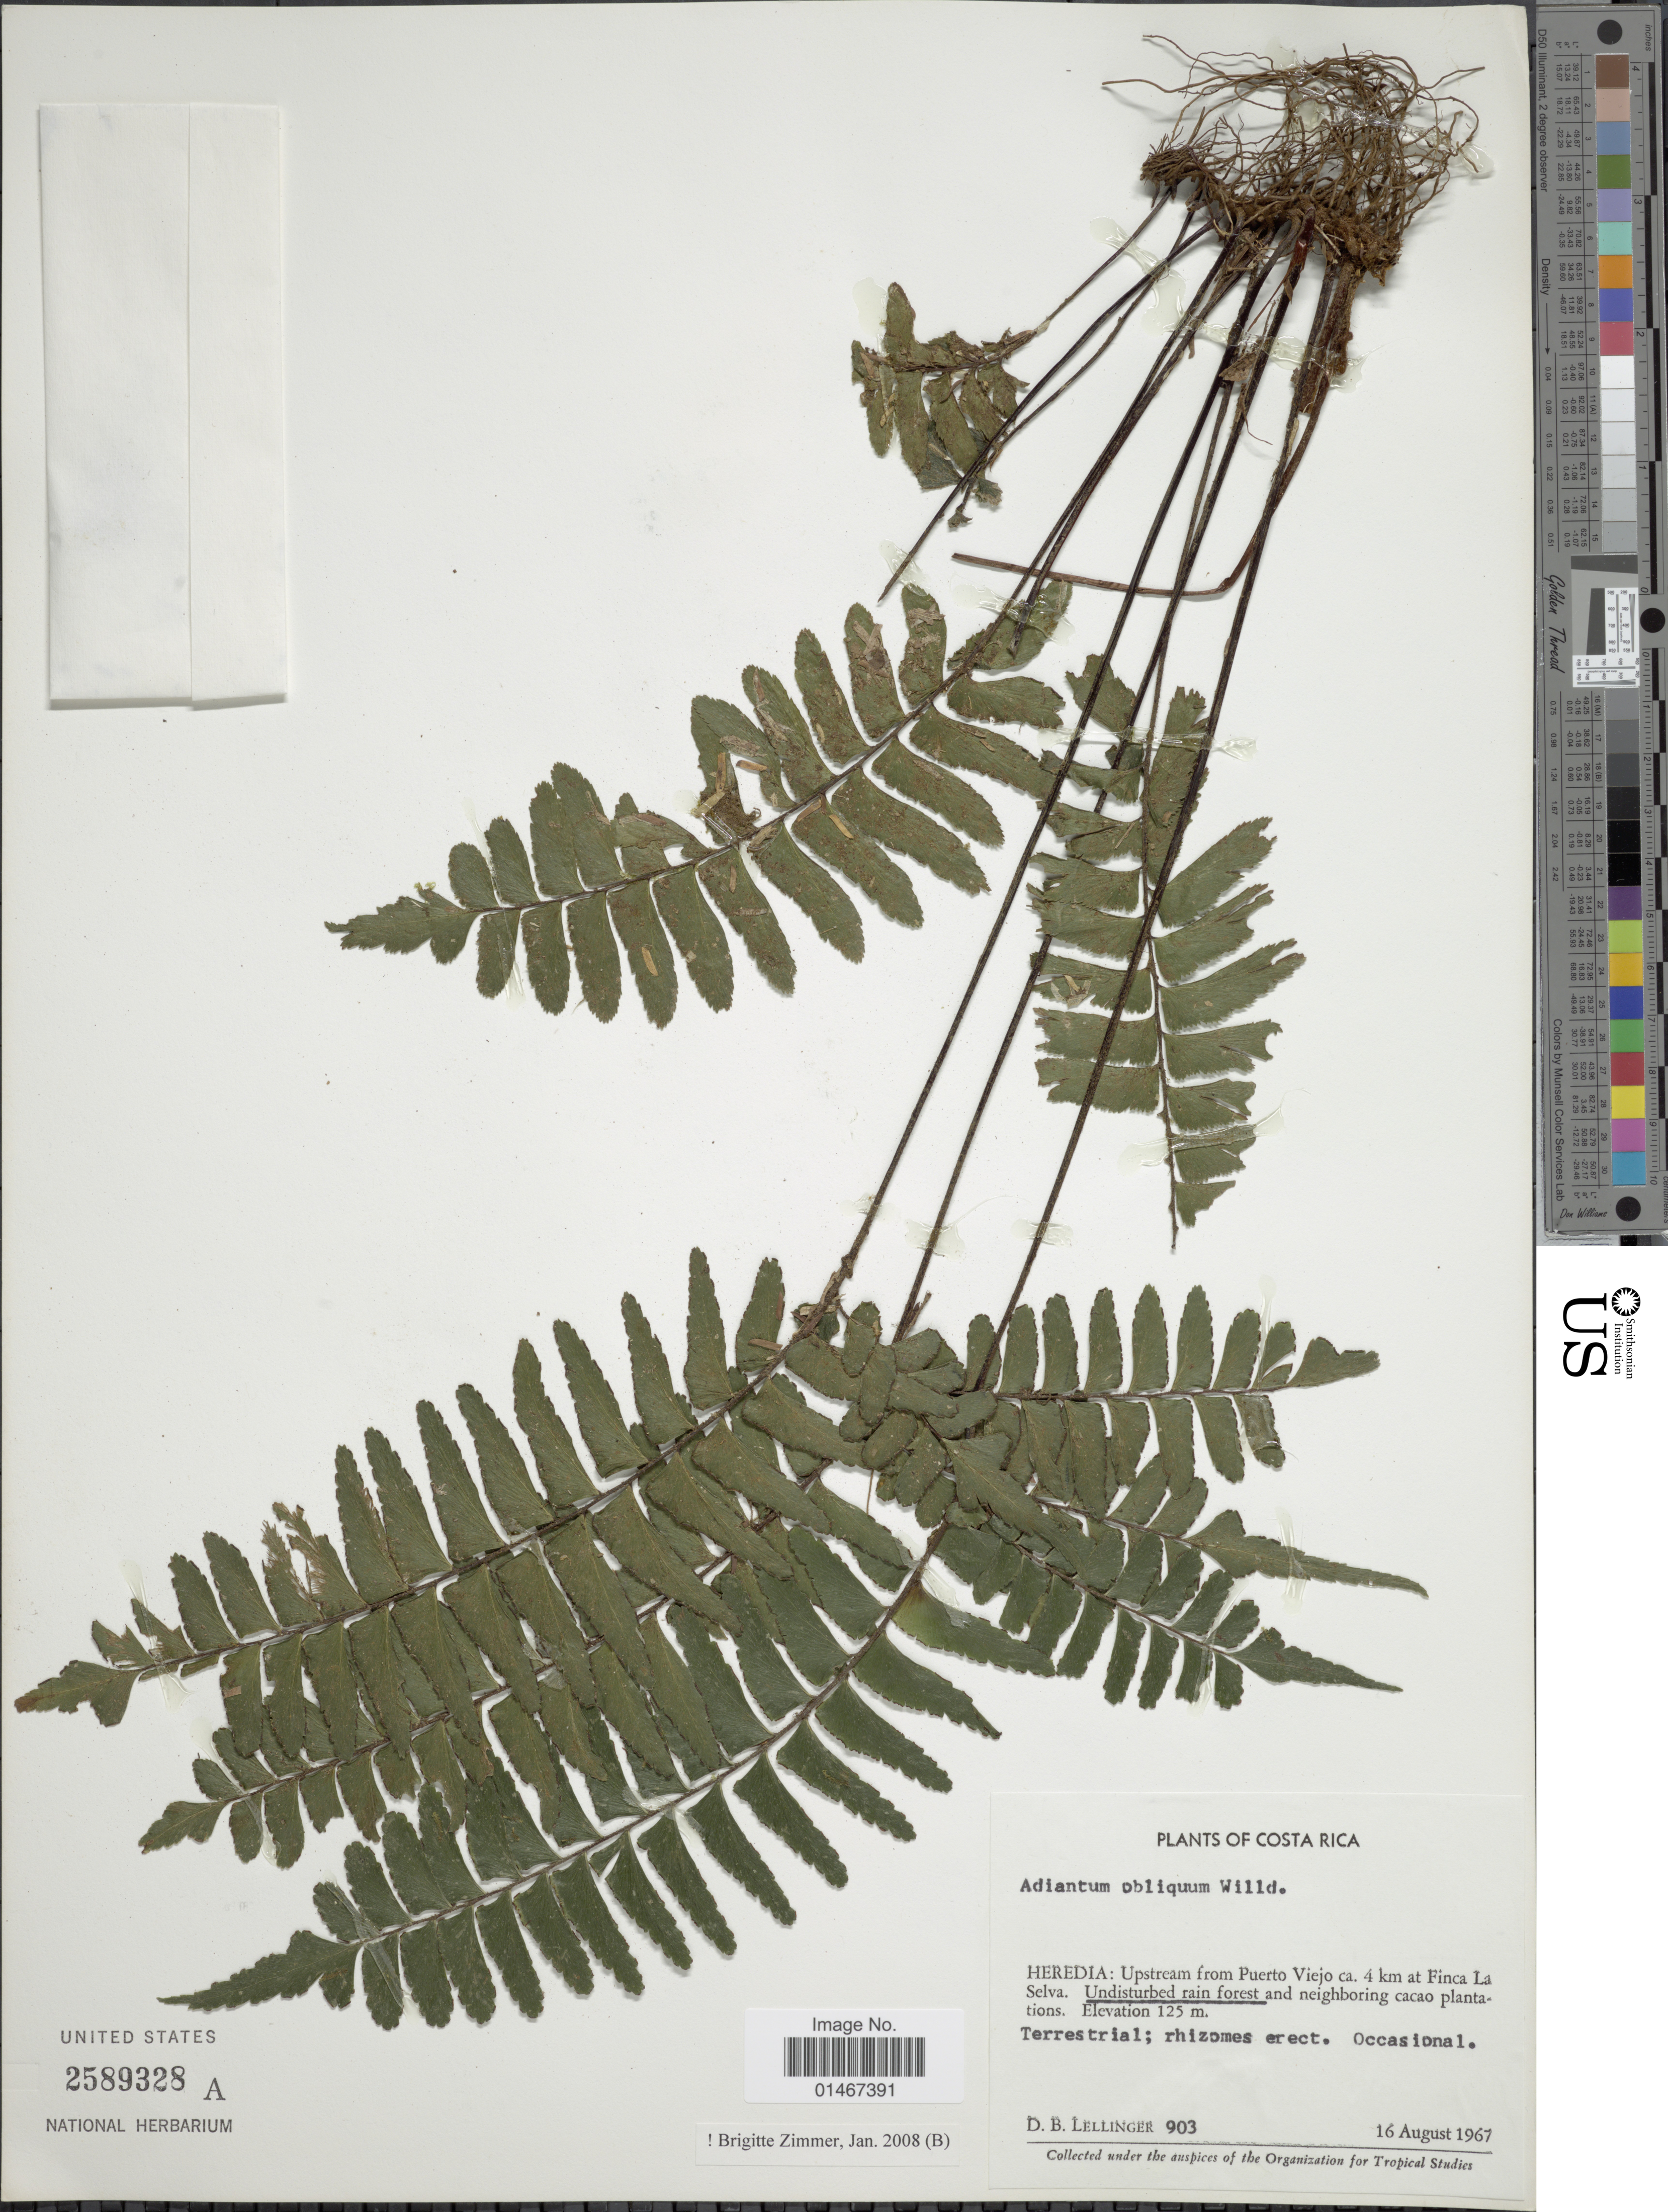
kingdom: Plantae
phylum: Tracheophyta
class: Polypodiopsida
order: Polypodiales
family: Pteridaceae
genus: Adiantum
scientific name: Adiantum obliquum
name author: Willd.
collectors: D. B. Lellinger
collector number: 903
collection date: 1967-08-16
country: Costa Rica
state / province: Heredia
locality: Upstream from Puerto Viejo ca. 4 km at Finca La Selva.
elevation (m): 125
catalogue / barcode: US 2589328A